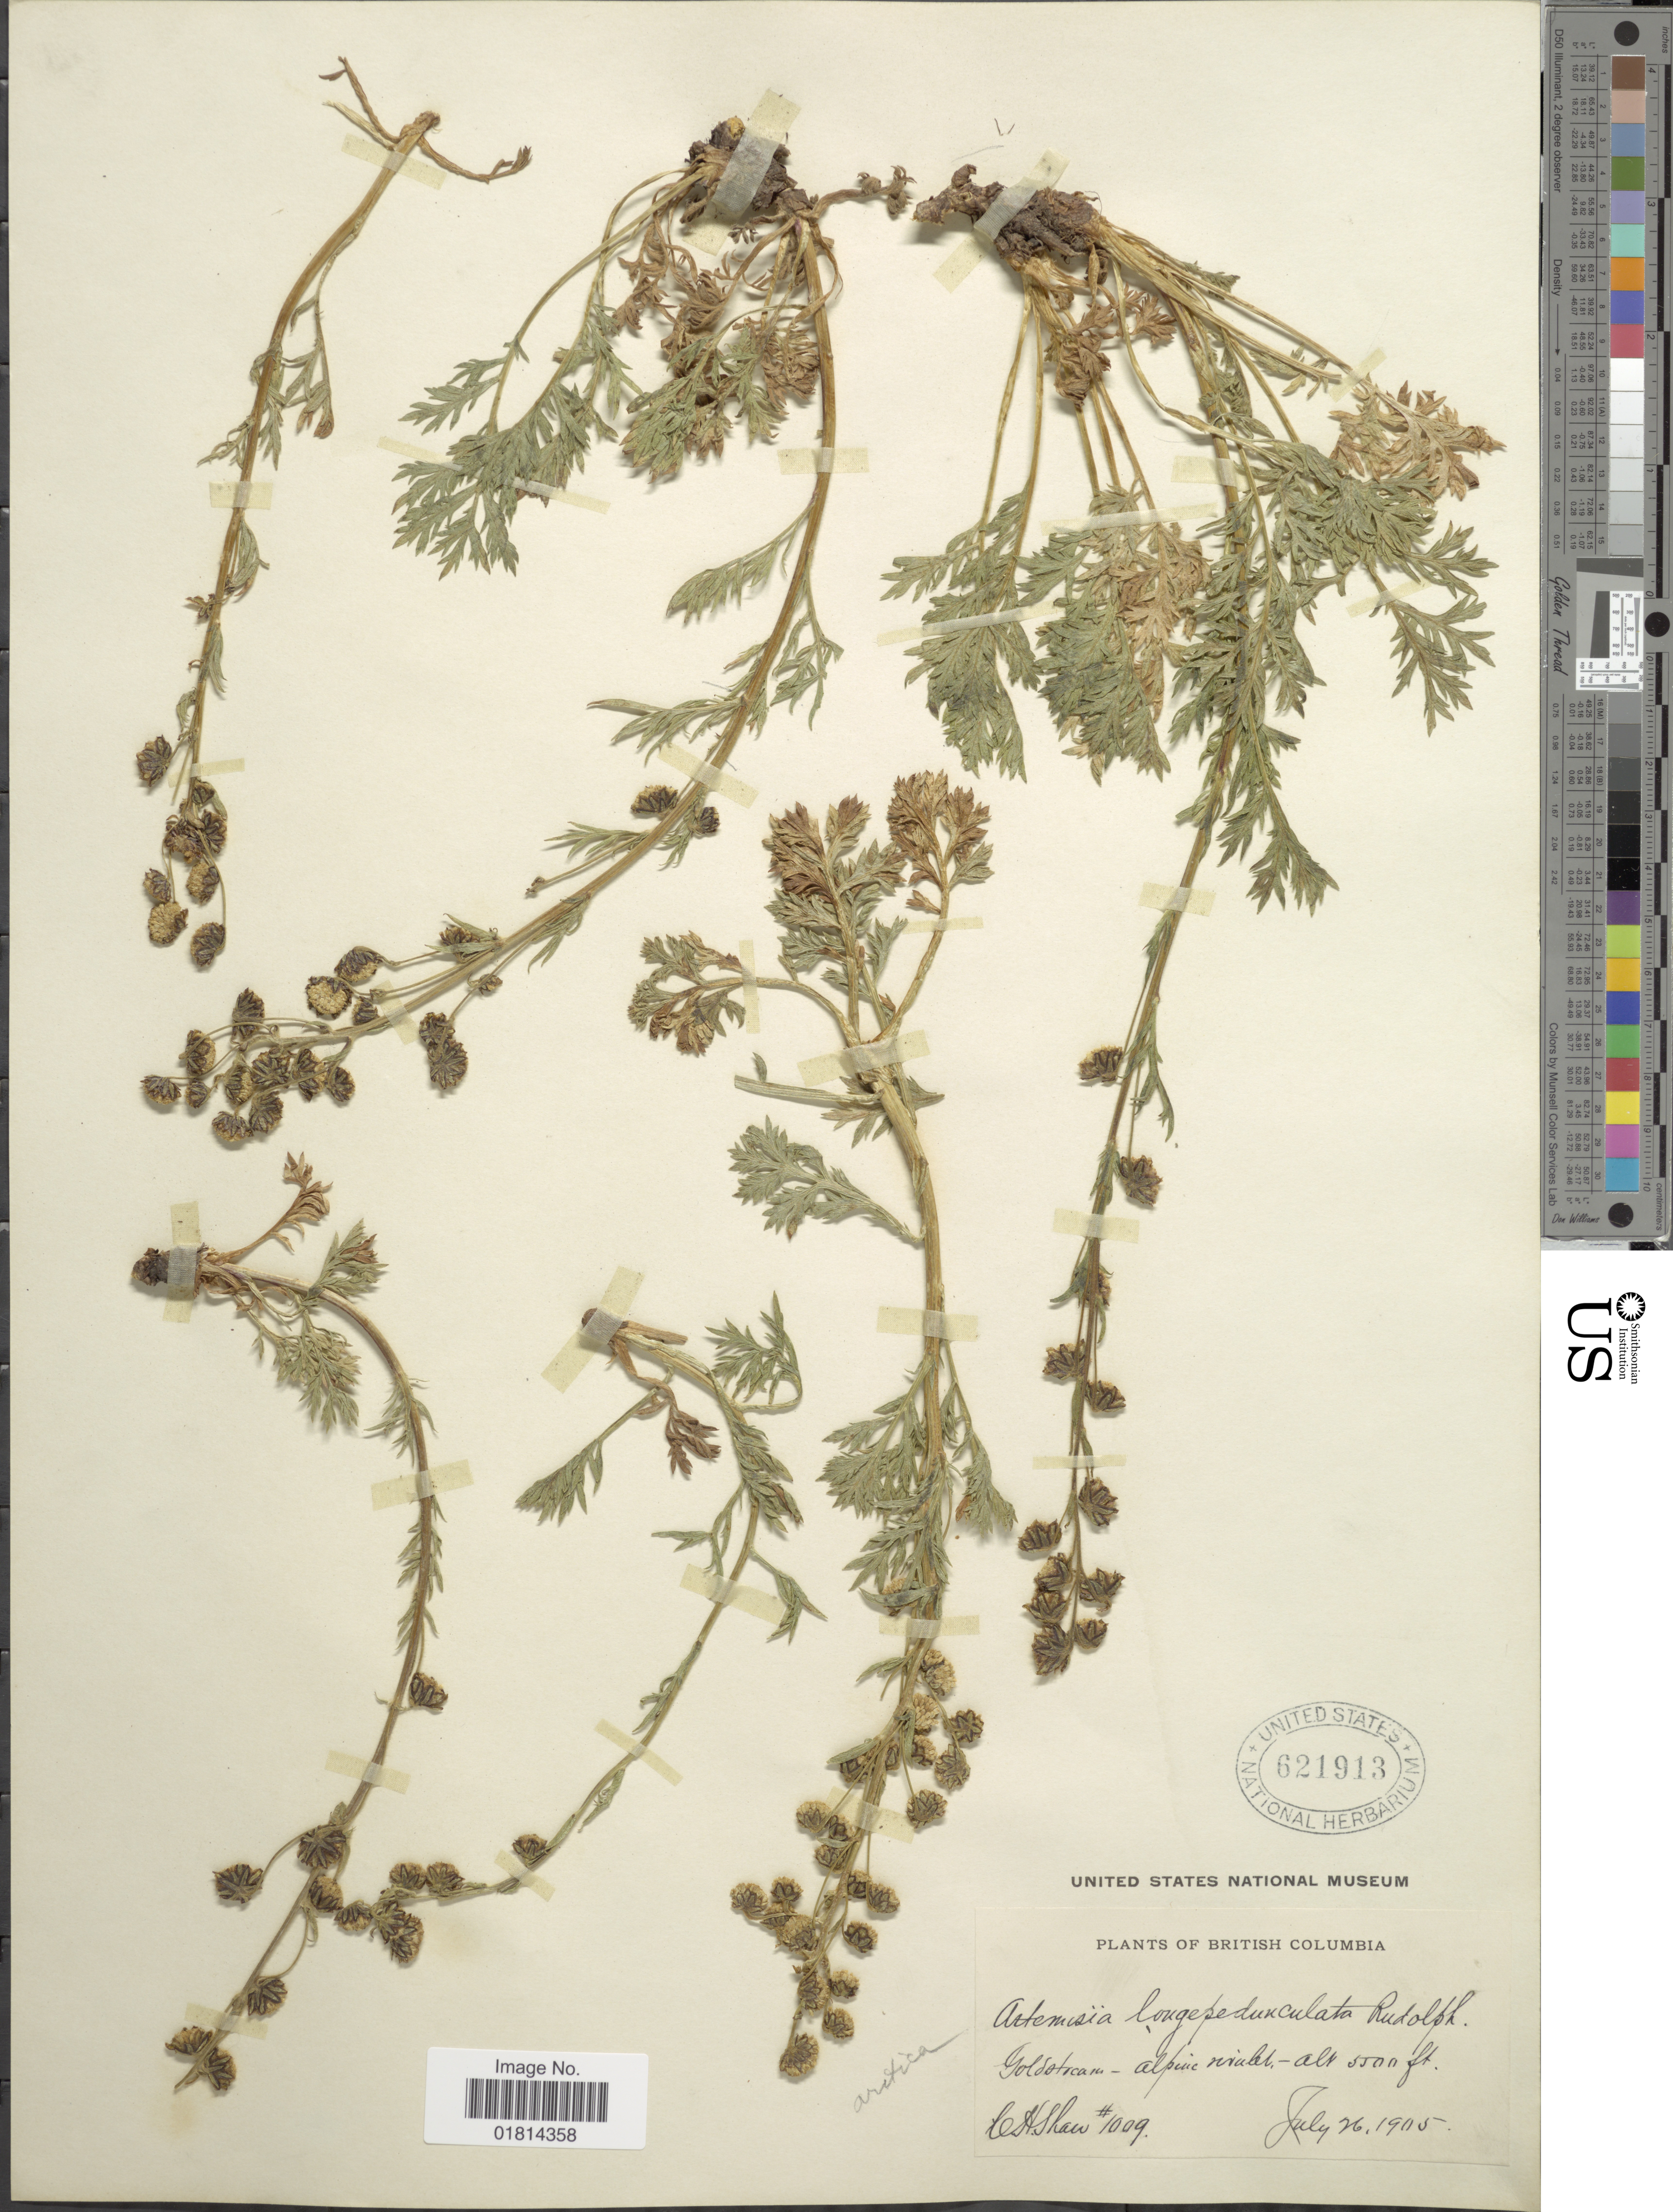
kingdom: Plantae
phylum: Tracheophyta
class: Magnoliopsida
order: Asterales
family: Asteraceae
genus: Artemisia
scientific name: Artemisia arctica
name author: Less.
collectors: C. H. Shaw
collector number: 1009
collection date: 1905-07-26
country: Canada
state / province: British Columbia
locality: Goldstream - alpine rivulet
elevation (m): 1676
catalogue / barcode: US 621913